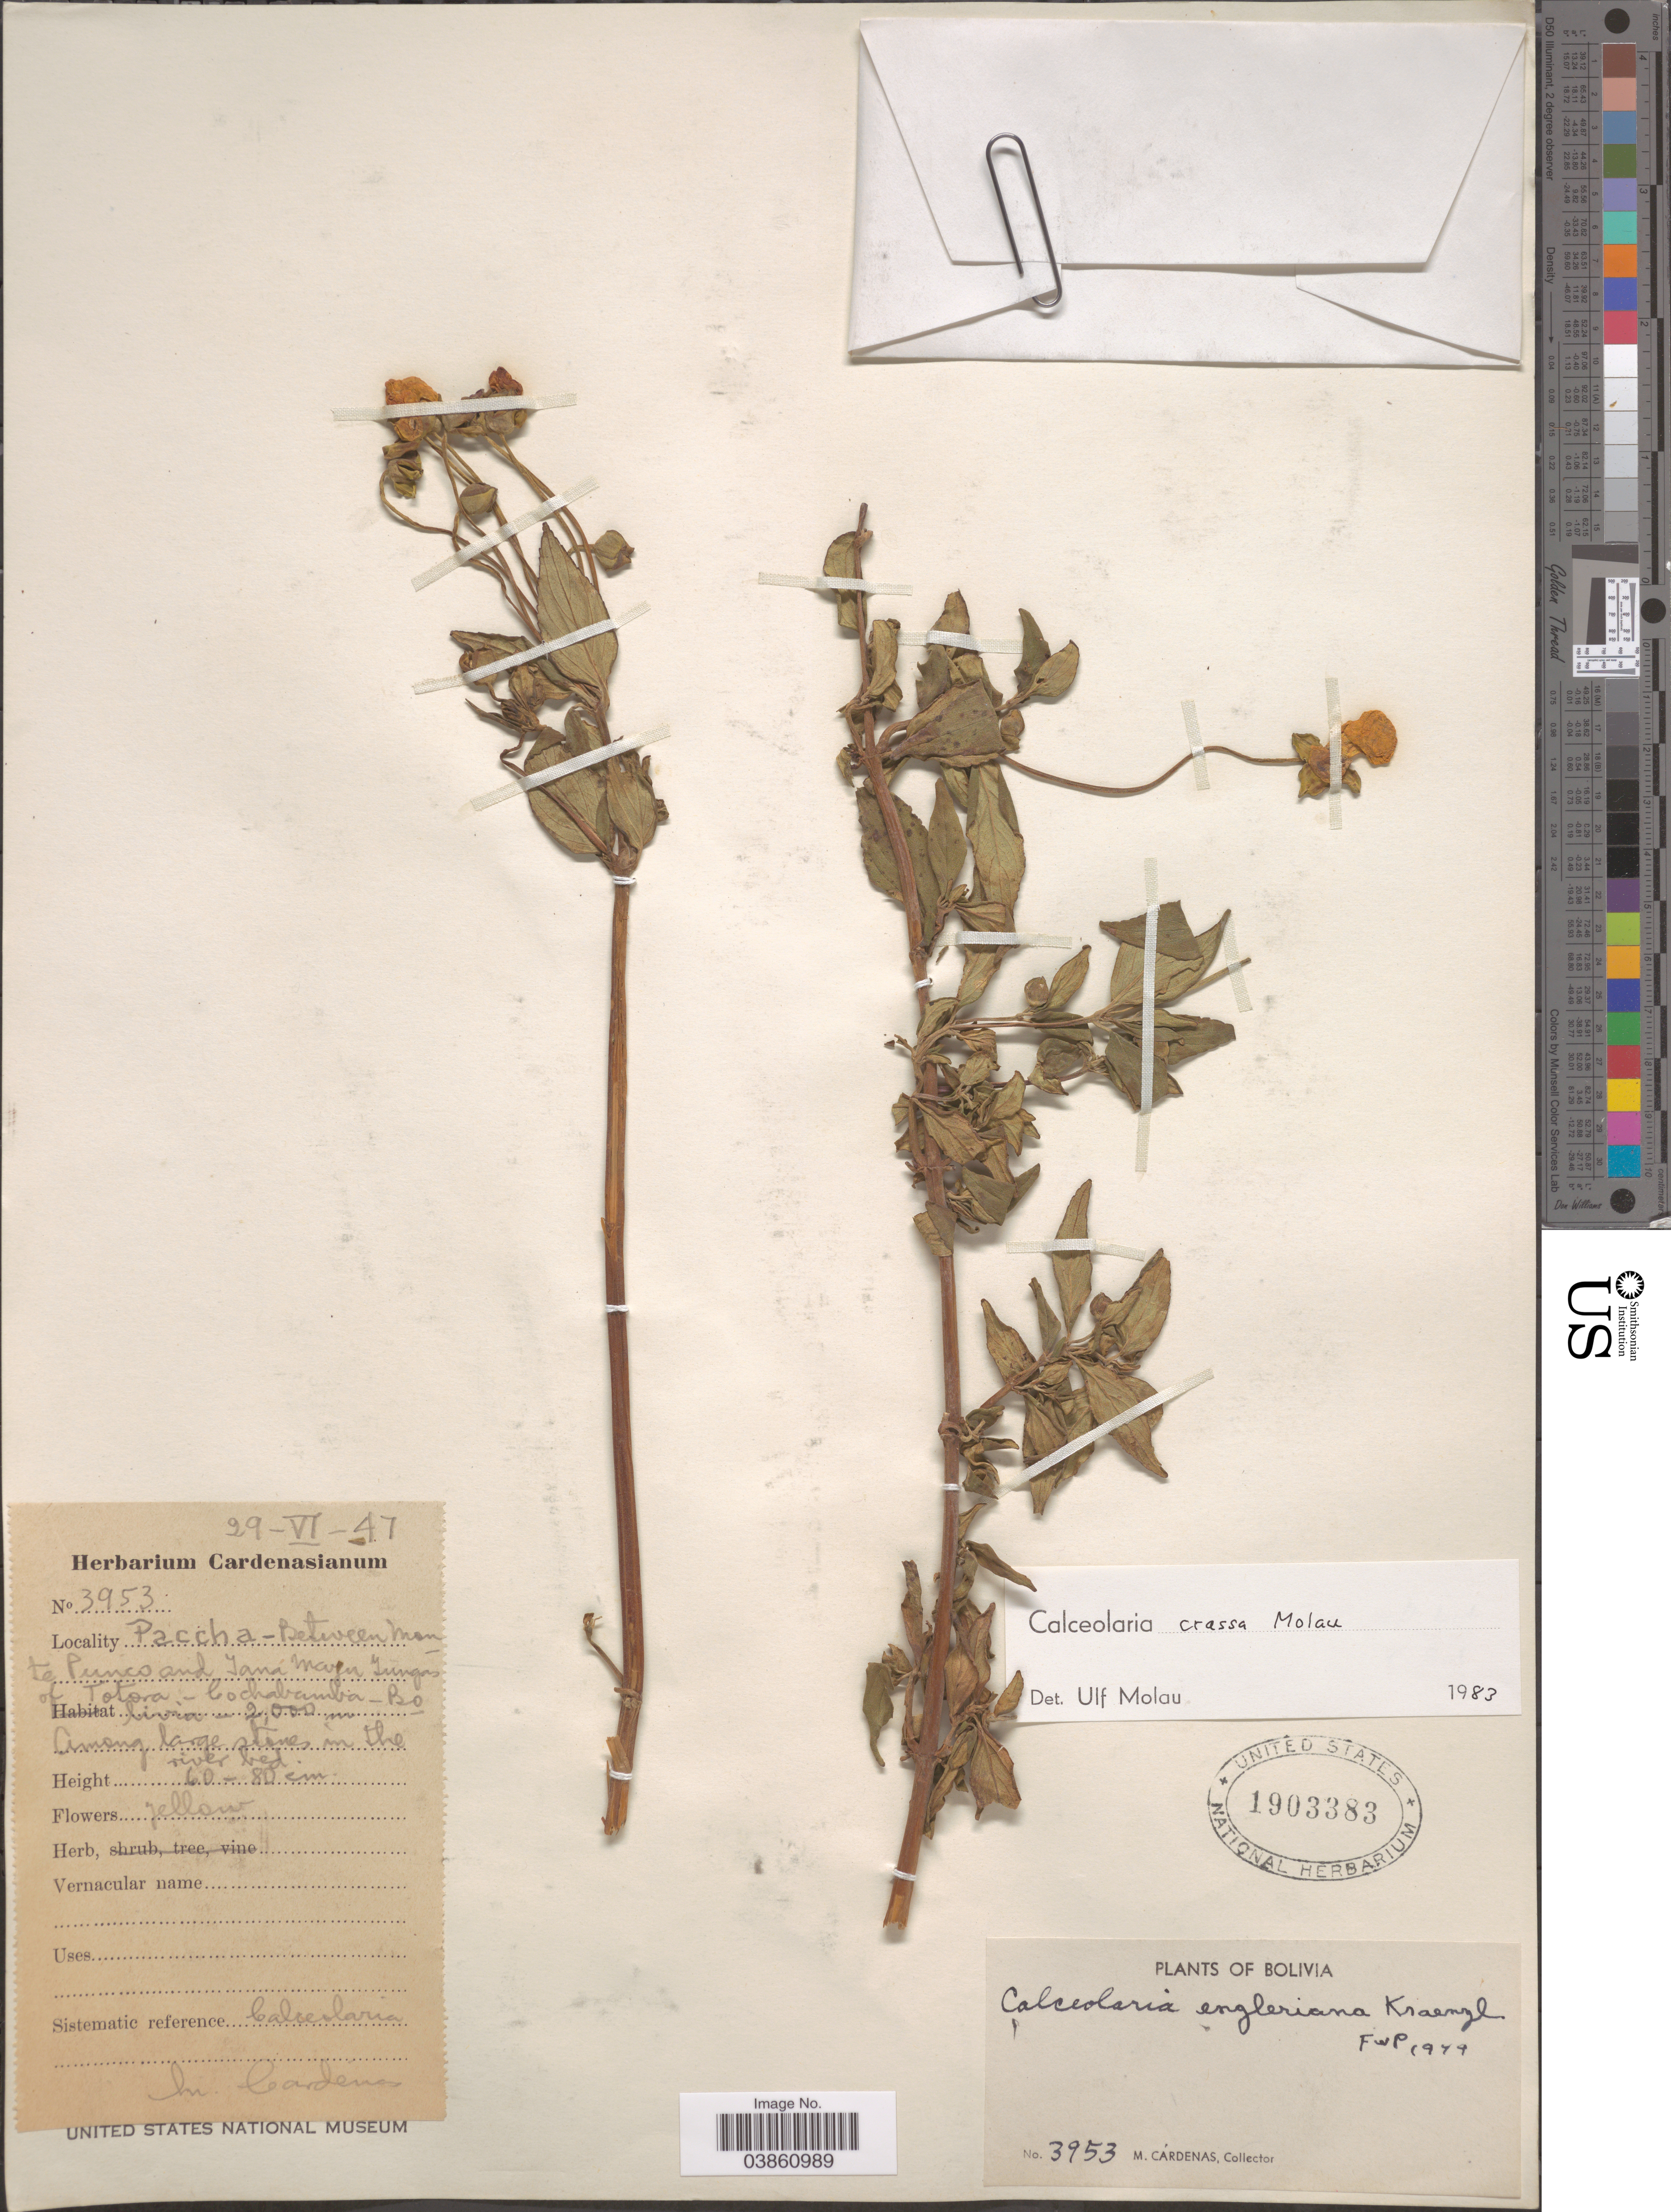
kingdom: Plantae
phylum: Tracheophyta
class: Magnoliopsida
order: Lamiales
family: Calceolariaceae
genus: Calceolaria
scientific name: Calceolaria crassa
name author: Molau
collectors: M. Cárdenas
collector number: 3953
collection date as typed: Transcribed d/m/y: 29/6/47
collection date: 1947-06-29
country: Bolivia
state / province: Cochabamba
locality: Paccha-Between Monte Puncu and Yaná Maven Yungas of Totora.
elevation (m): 2000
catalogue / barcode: US 1903383